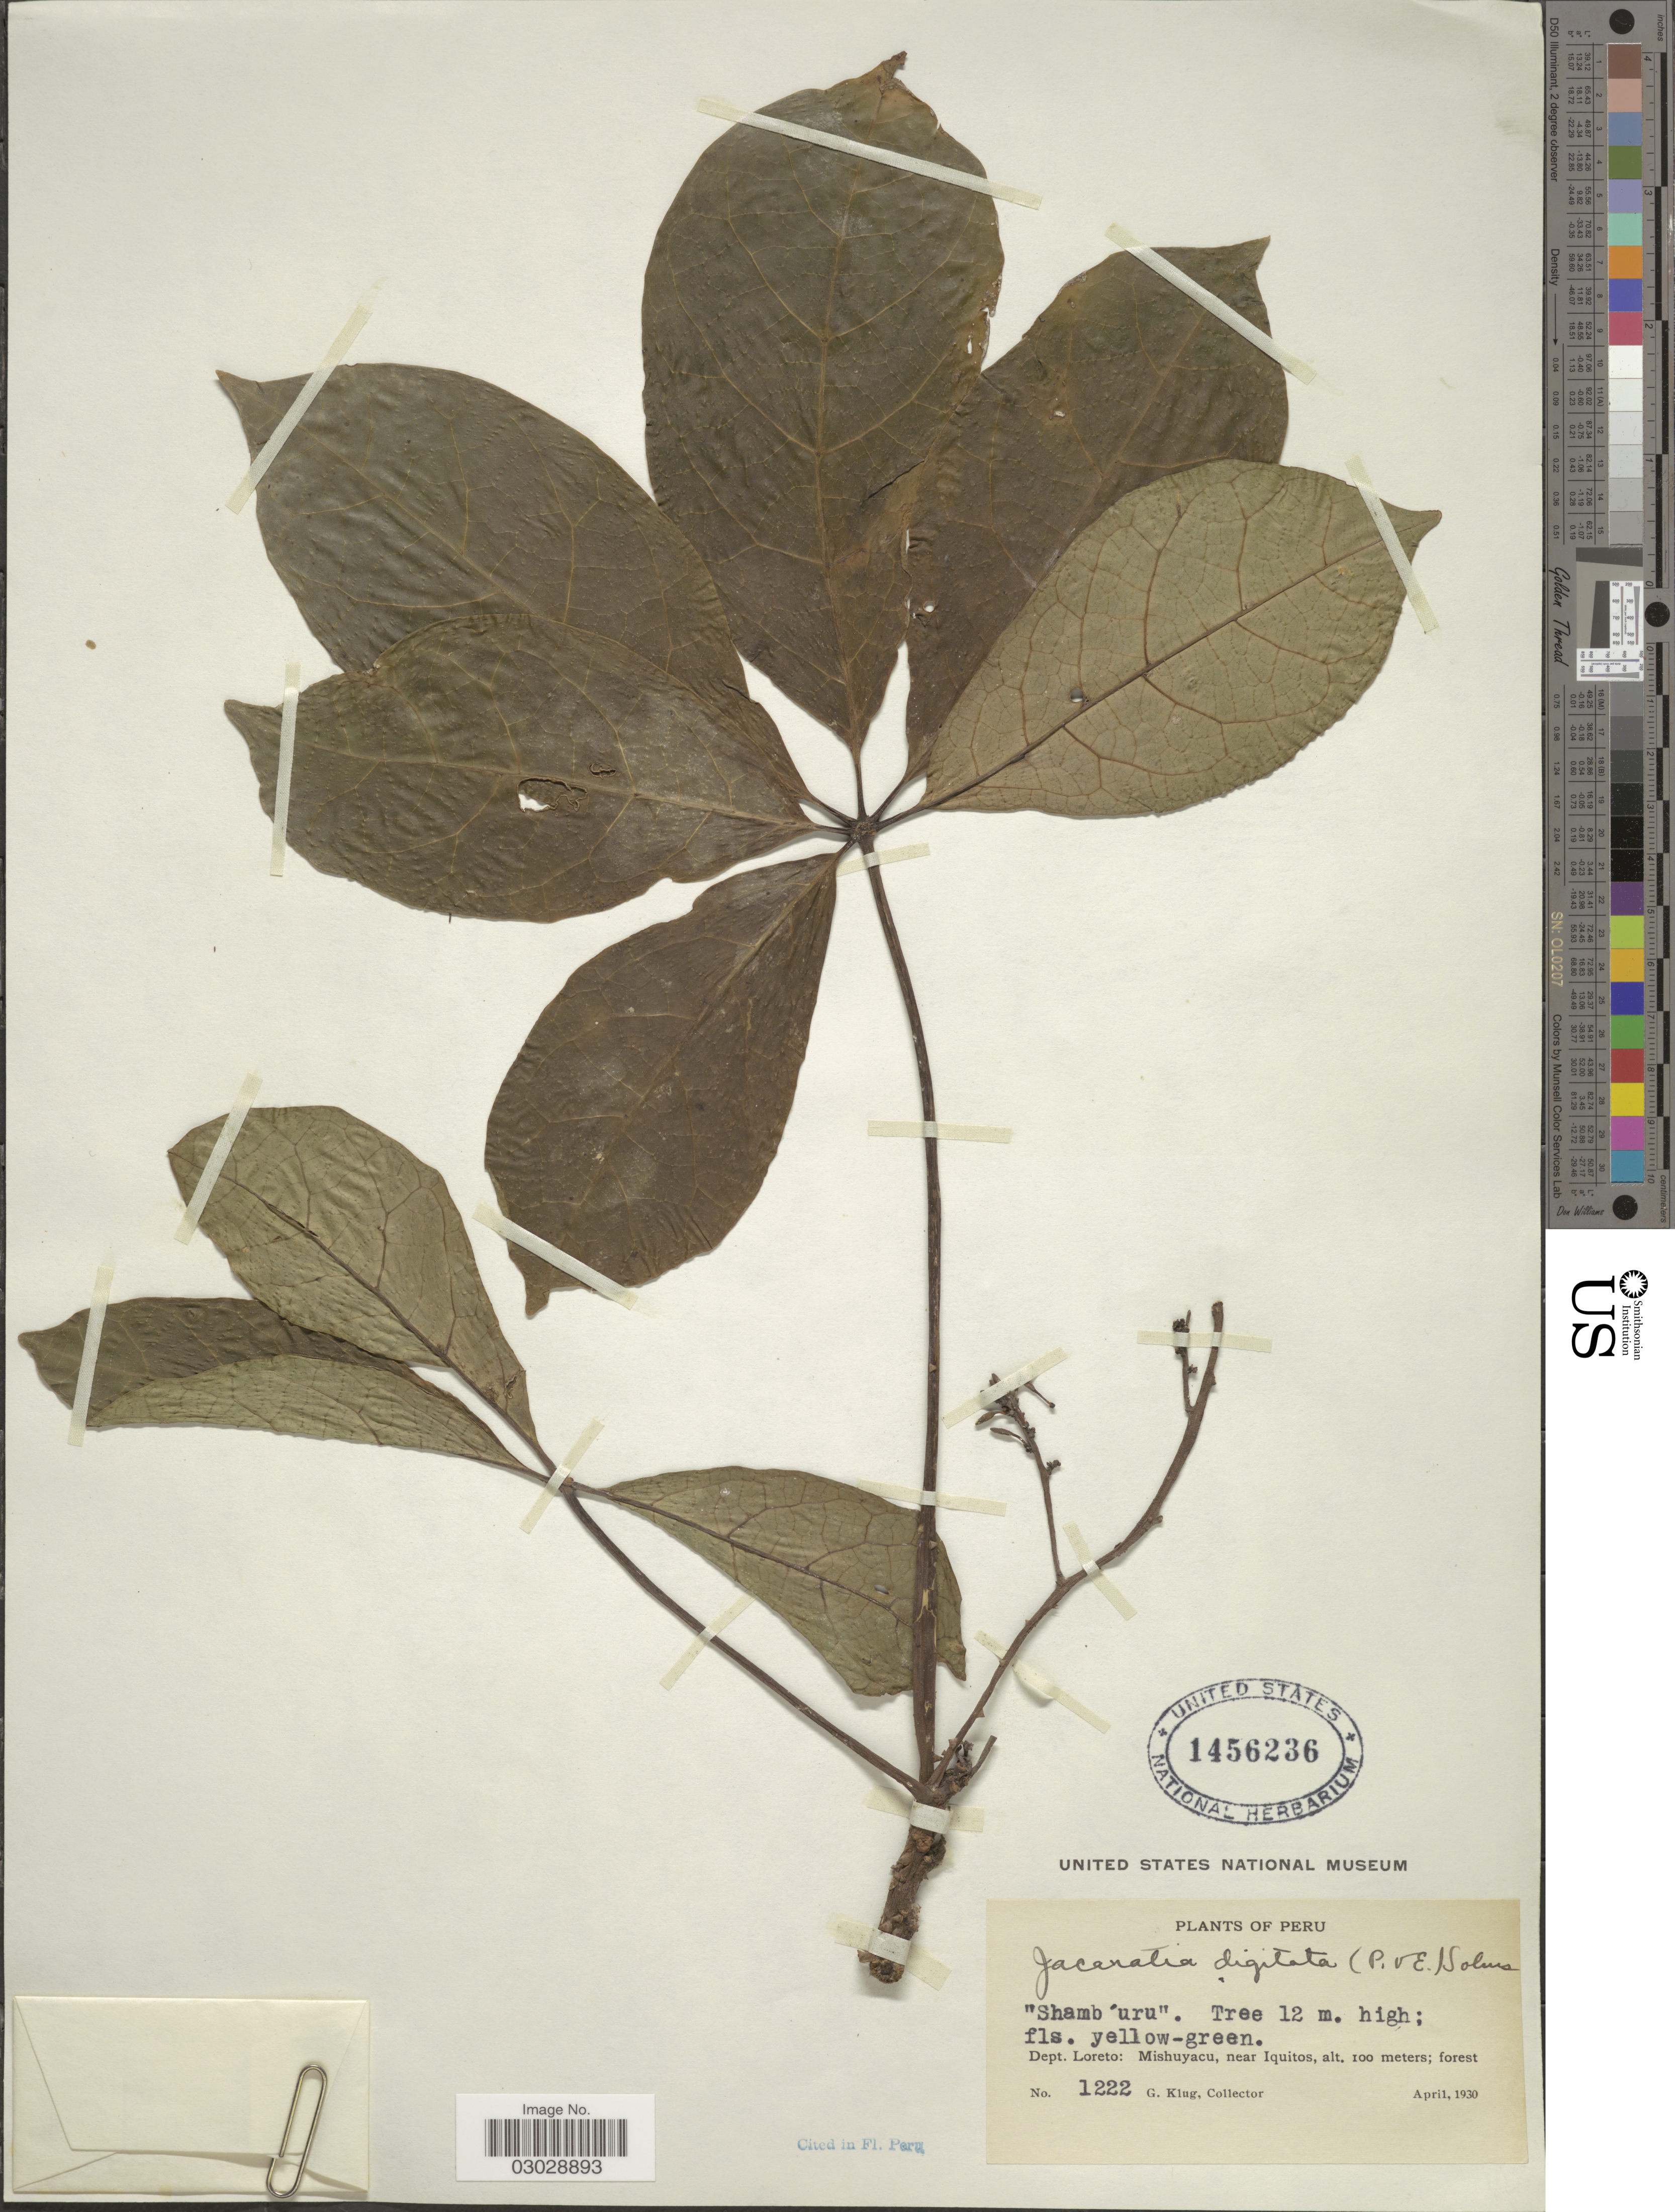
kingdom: Plantae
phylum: Tracheophyta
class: Magnoliopsida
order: Brassicales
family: Caricaceae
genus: Jacaratia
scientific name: Jacaratia digitata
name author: (Poepp. & Endl.) Solms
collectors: G. Klug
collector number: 1222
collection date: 1930-04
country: Peru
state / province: Loreto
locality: Dept. Loreto: Mishuyacu, near Iquitos.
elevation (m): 100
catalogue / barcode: US 1456236